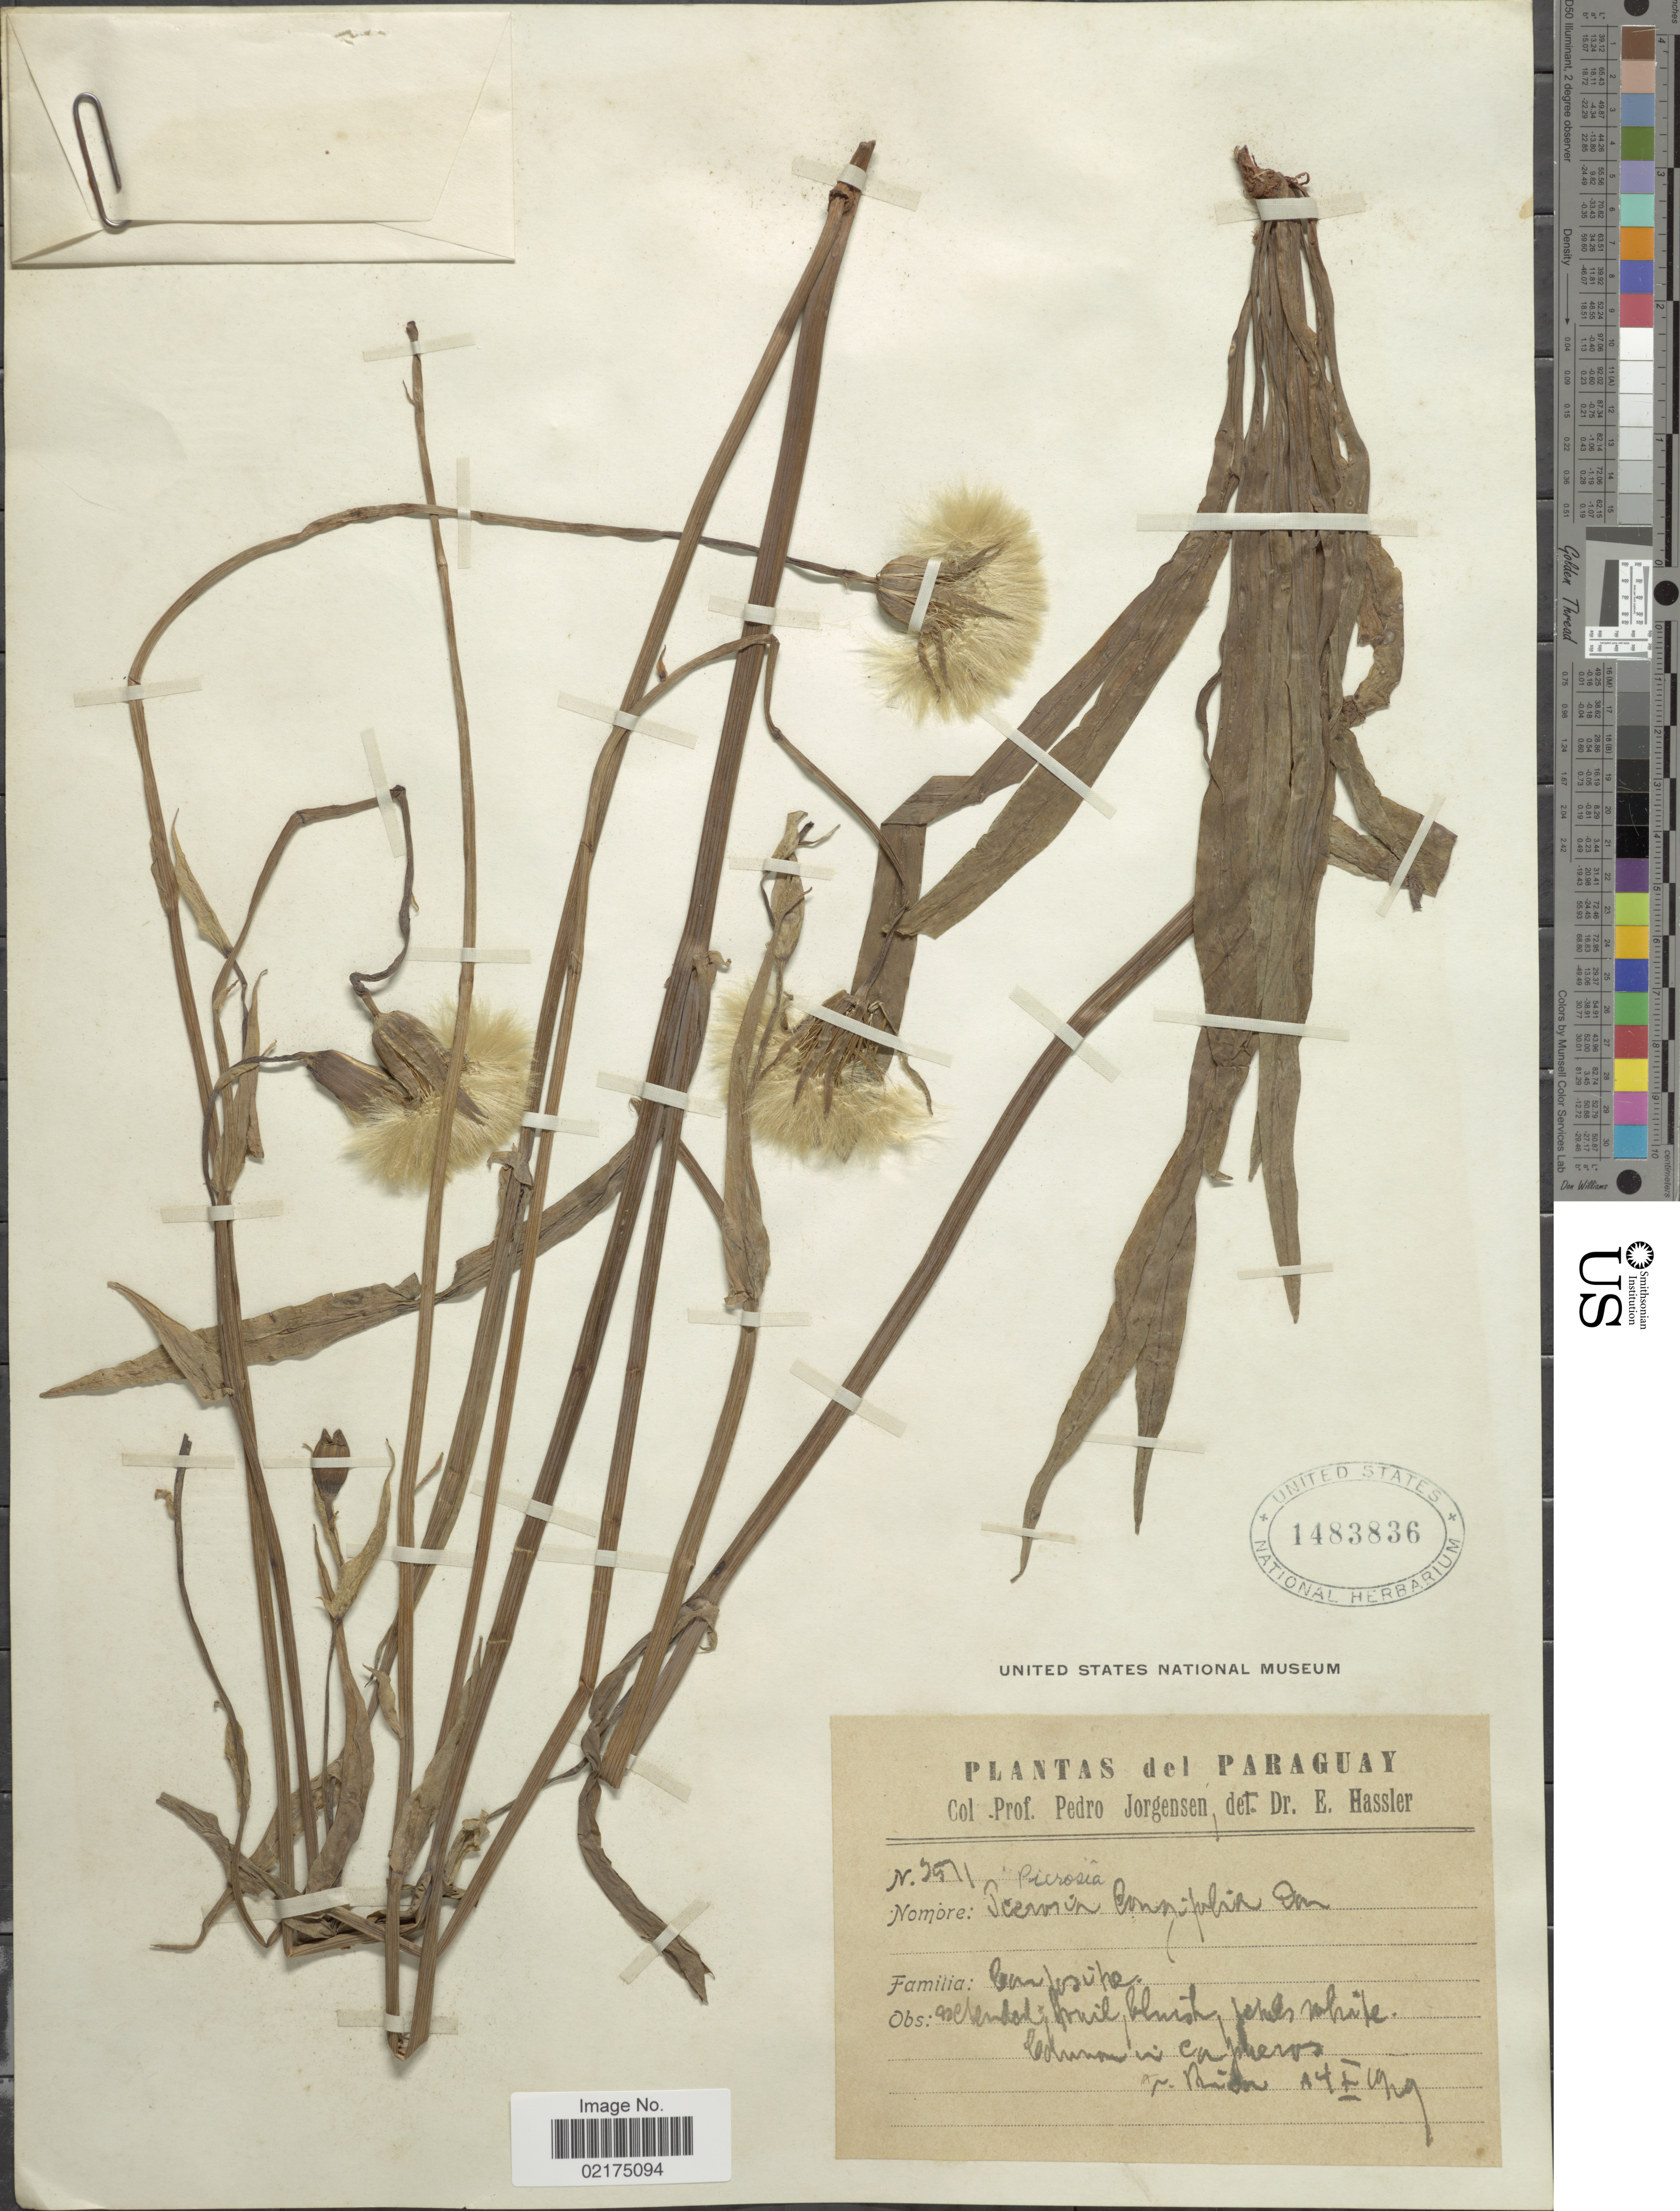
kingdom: Plantae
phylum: Tracheophyta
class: Magnoliopsida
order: Asterales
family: Asteraceae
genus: Picrosia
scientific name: Picrosia longifolia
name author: D. Don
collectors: P. Jörgensen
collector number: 2911*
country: Paraguay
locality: V. Rica.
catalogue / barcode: US 1483836